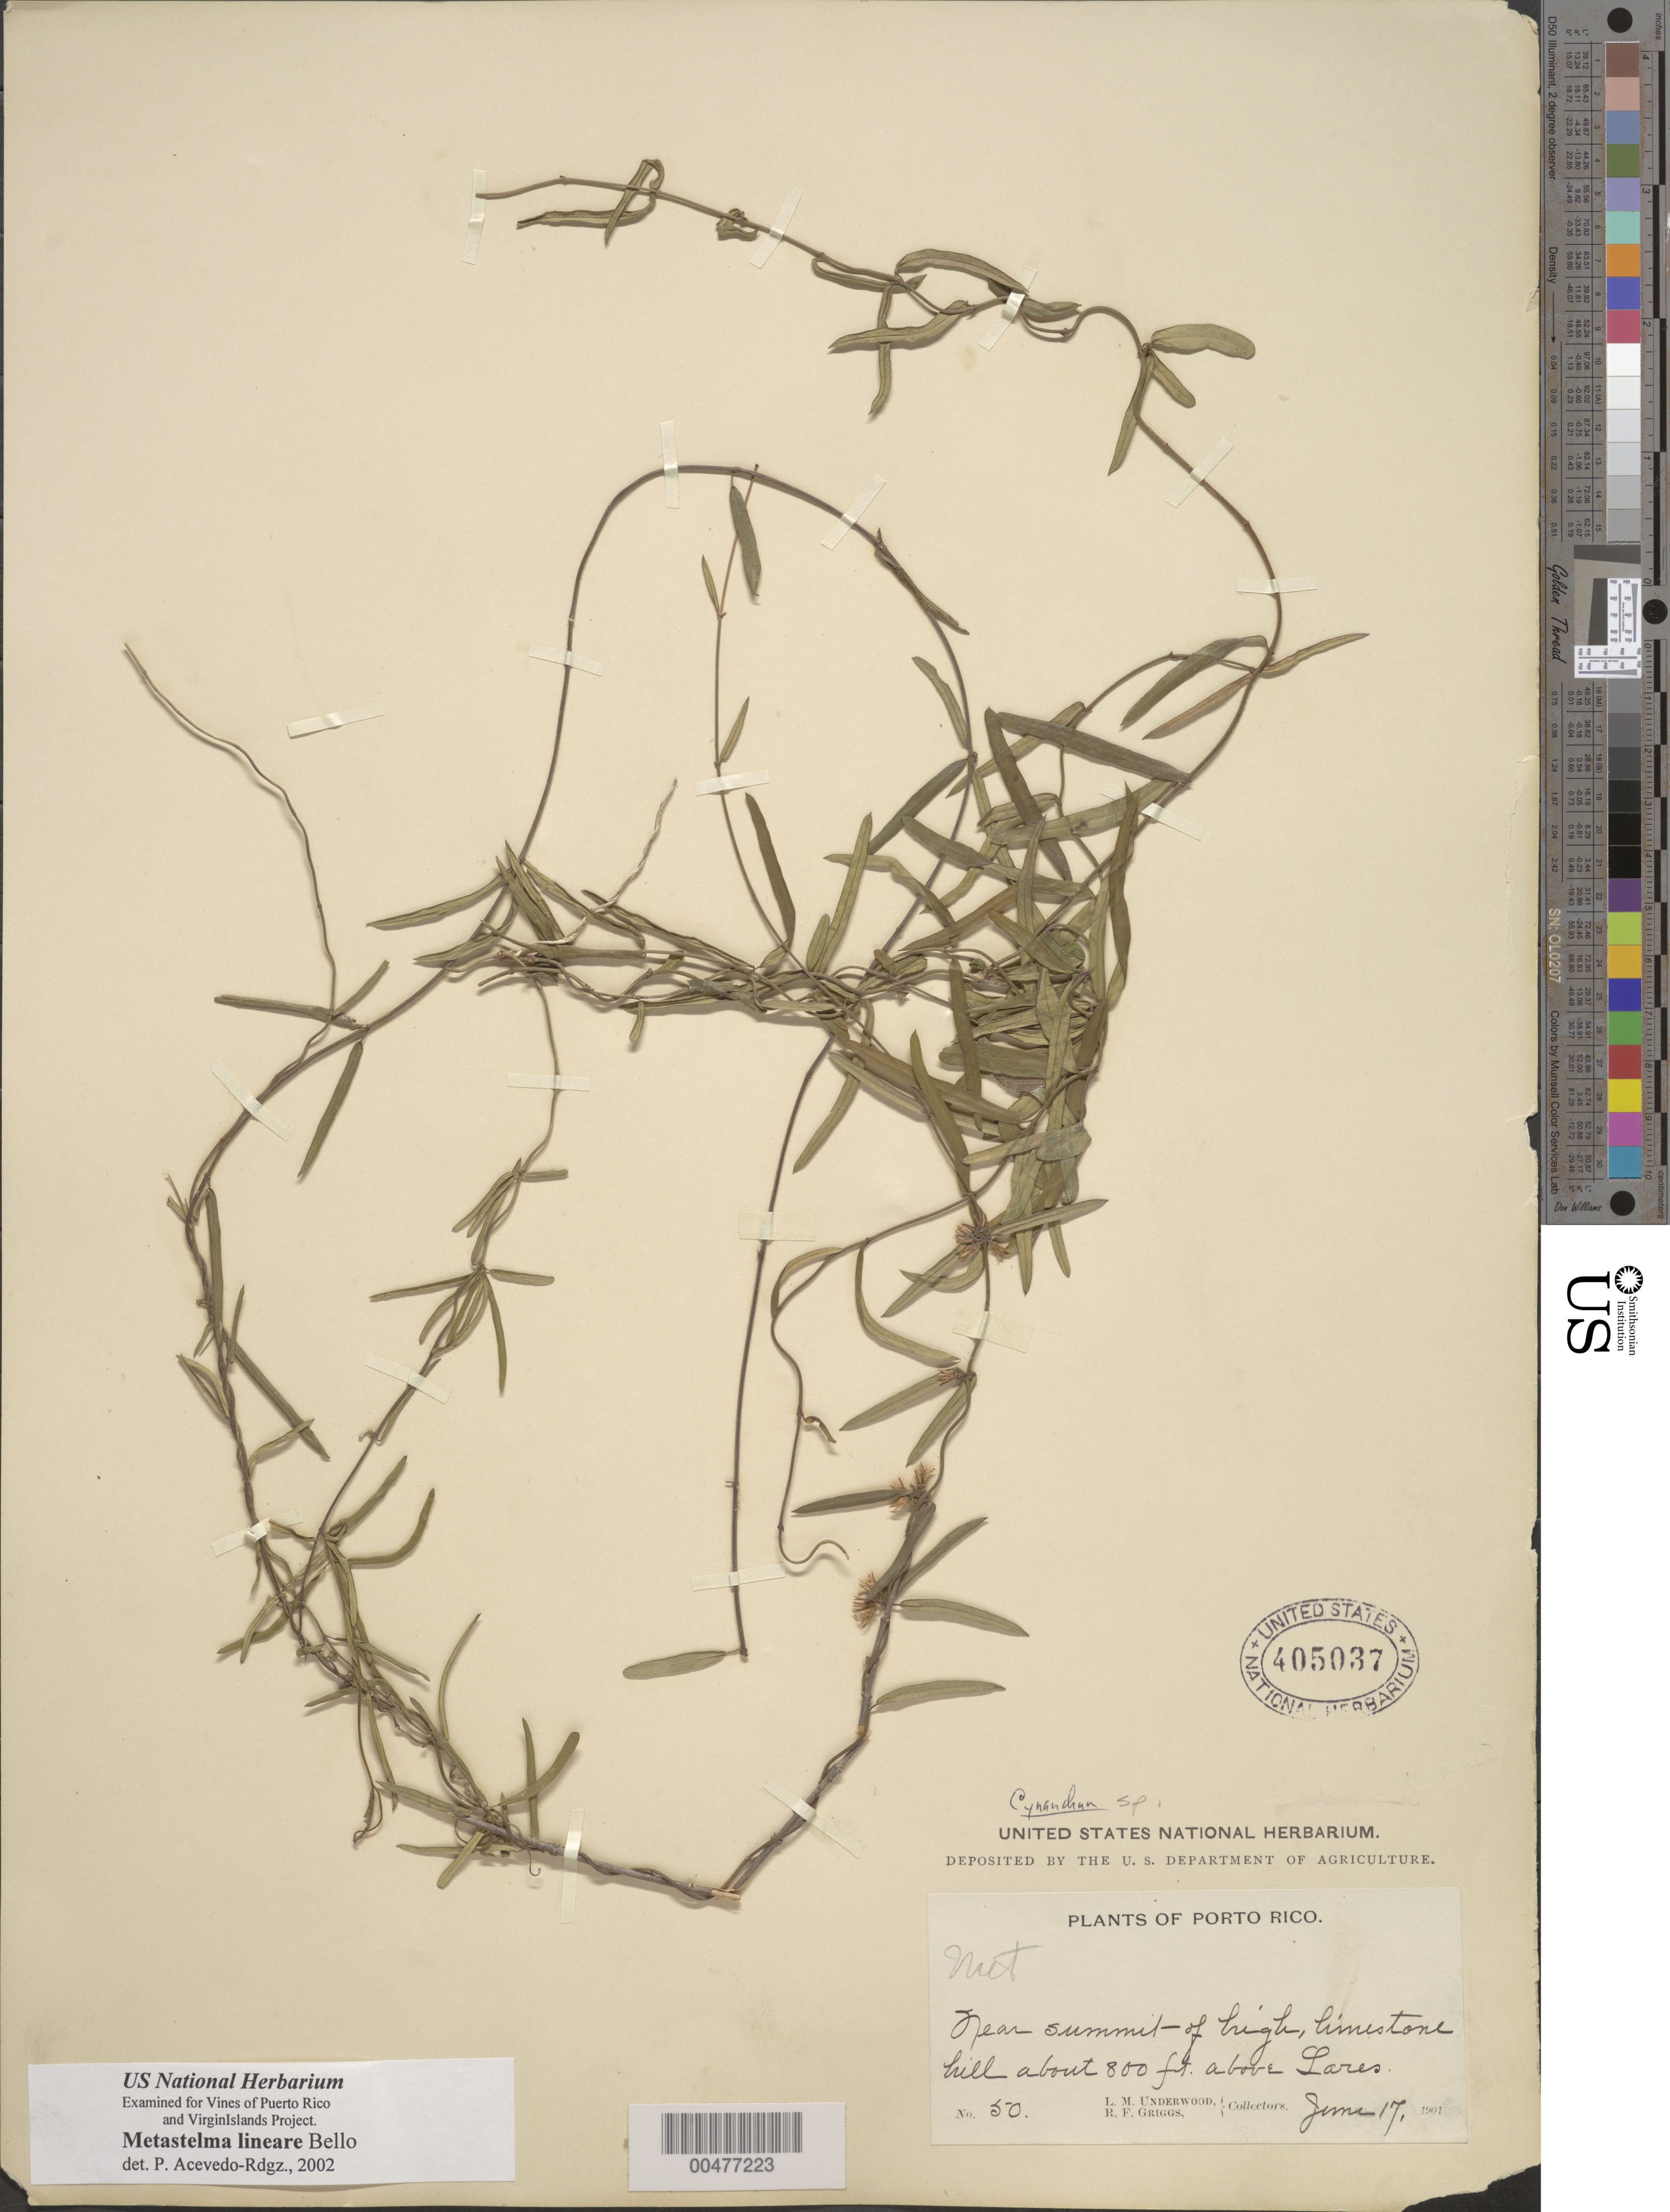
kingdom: Plantae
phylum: Tracheophyta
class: Magnoliopsida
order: Gentianales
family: Apocynaceae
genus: Cynanchum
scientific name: Cynanchum sp.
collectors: L. M. Underwood & R. F. Griggs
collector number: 50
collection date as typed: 17 Jun 1901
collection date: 1901-06-17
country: Puerto Rico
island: Greater Antilles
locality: Lares; limestone hill.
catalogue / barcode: US 405037